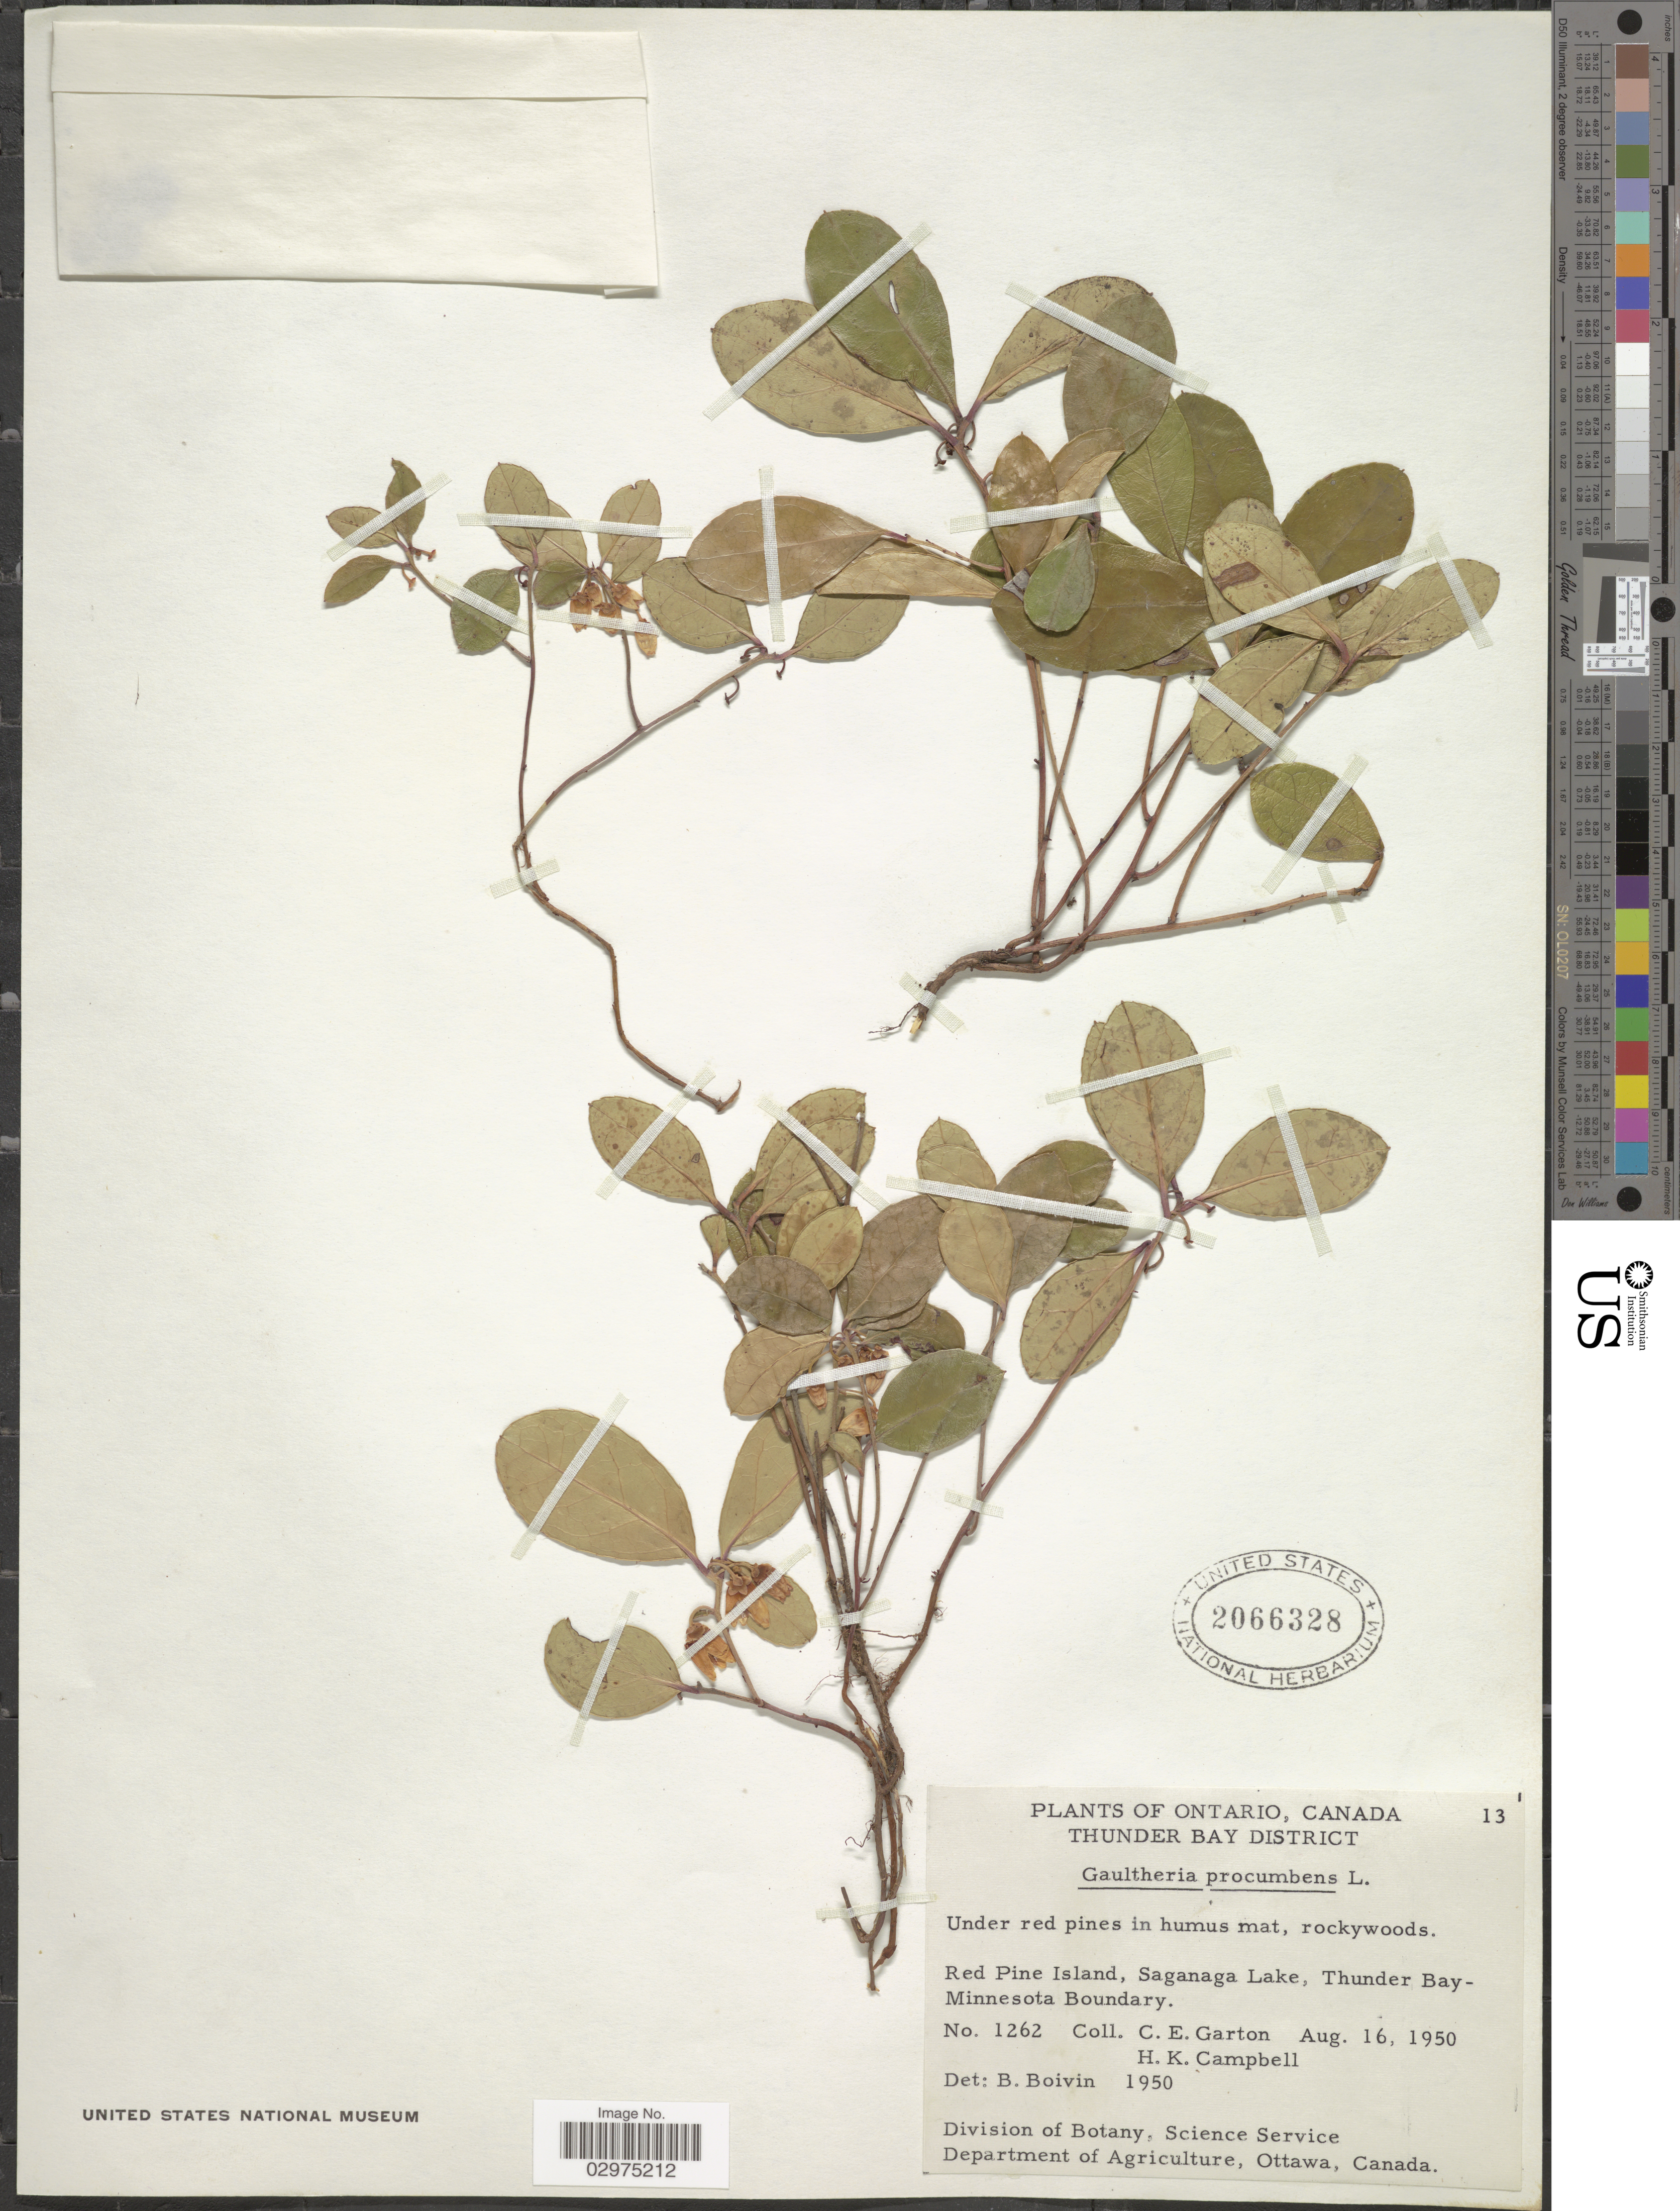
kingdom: Plantae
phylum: Tracheophyta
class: Magnoliopsida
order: Ericales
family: Ericaceae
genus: Gaultheria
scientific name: Gaultheria procumbens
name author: L.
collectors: J. R. B. Boivin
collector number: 1262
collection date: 1950-08-16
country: Canada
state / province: Ontario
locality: Thunder Bay District. Red Pine Island, Saganaga Lake, Thunder Bay - Minnesota Boundary.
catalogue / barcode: US 2066328